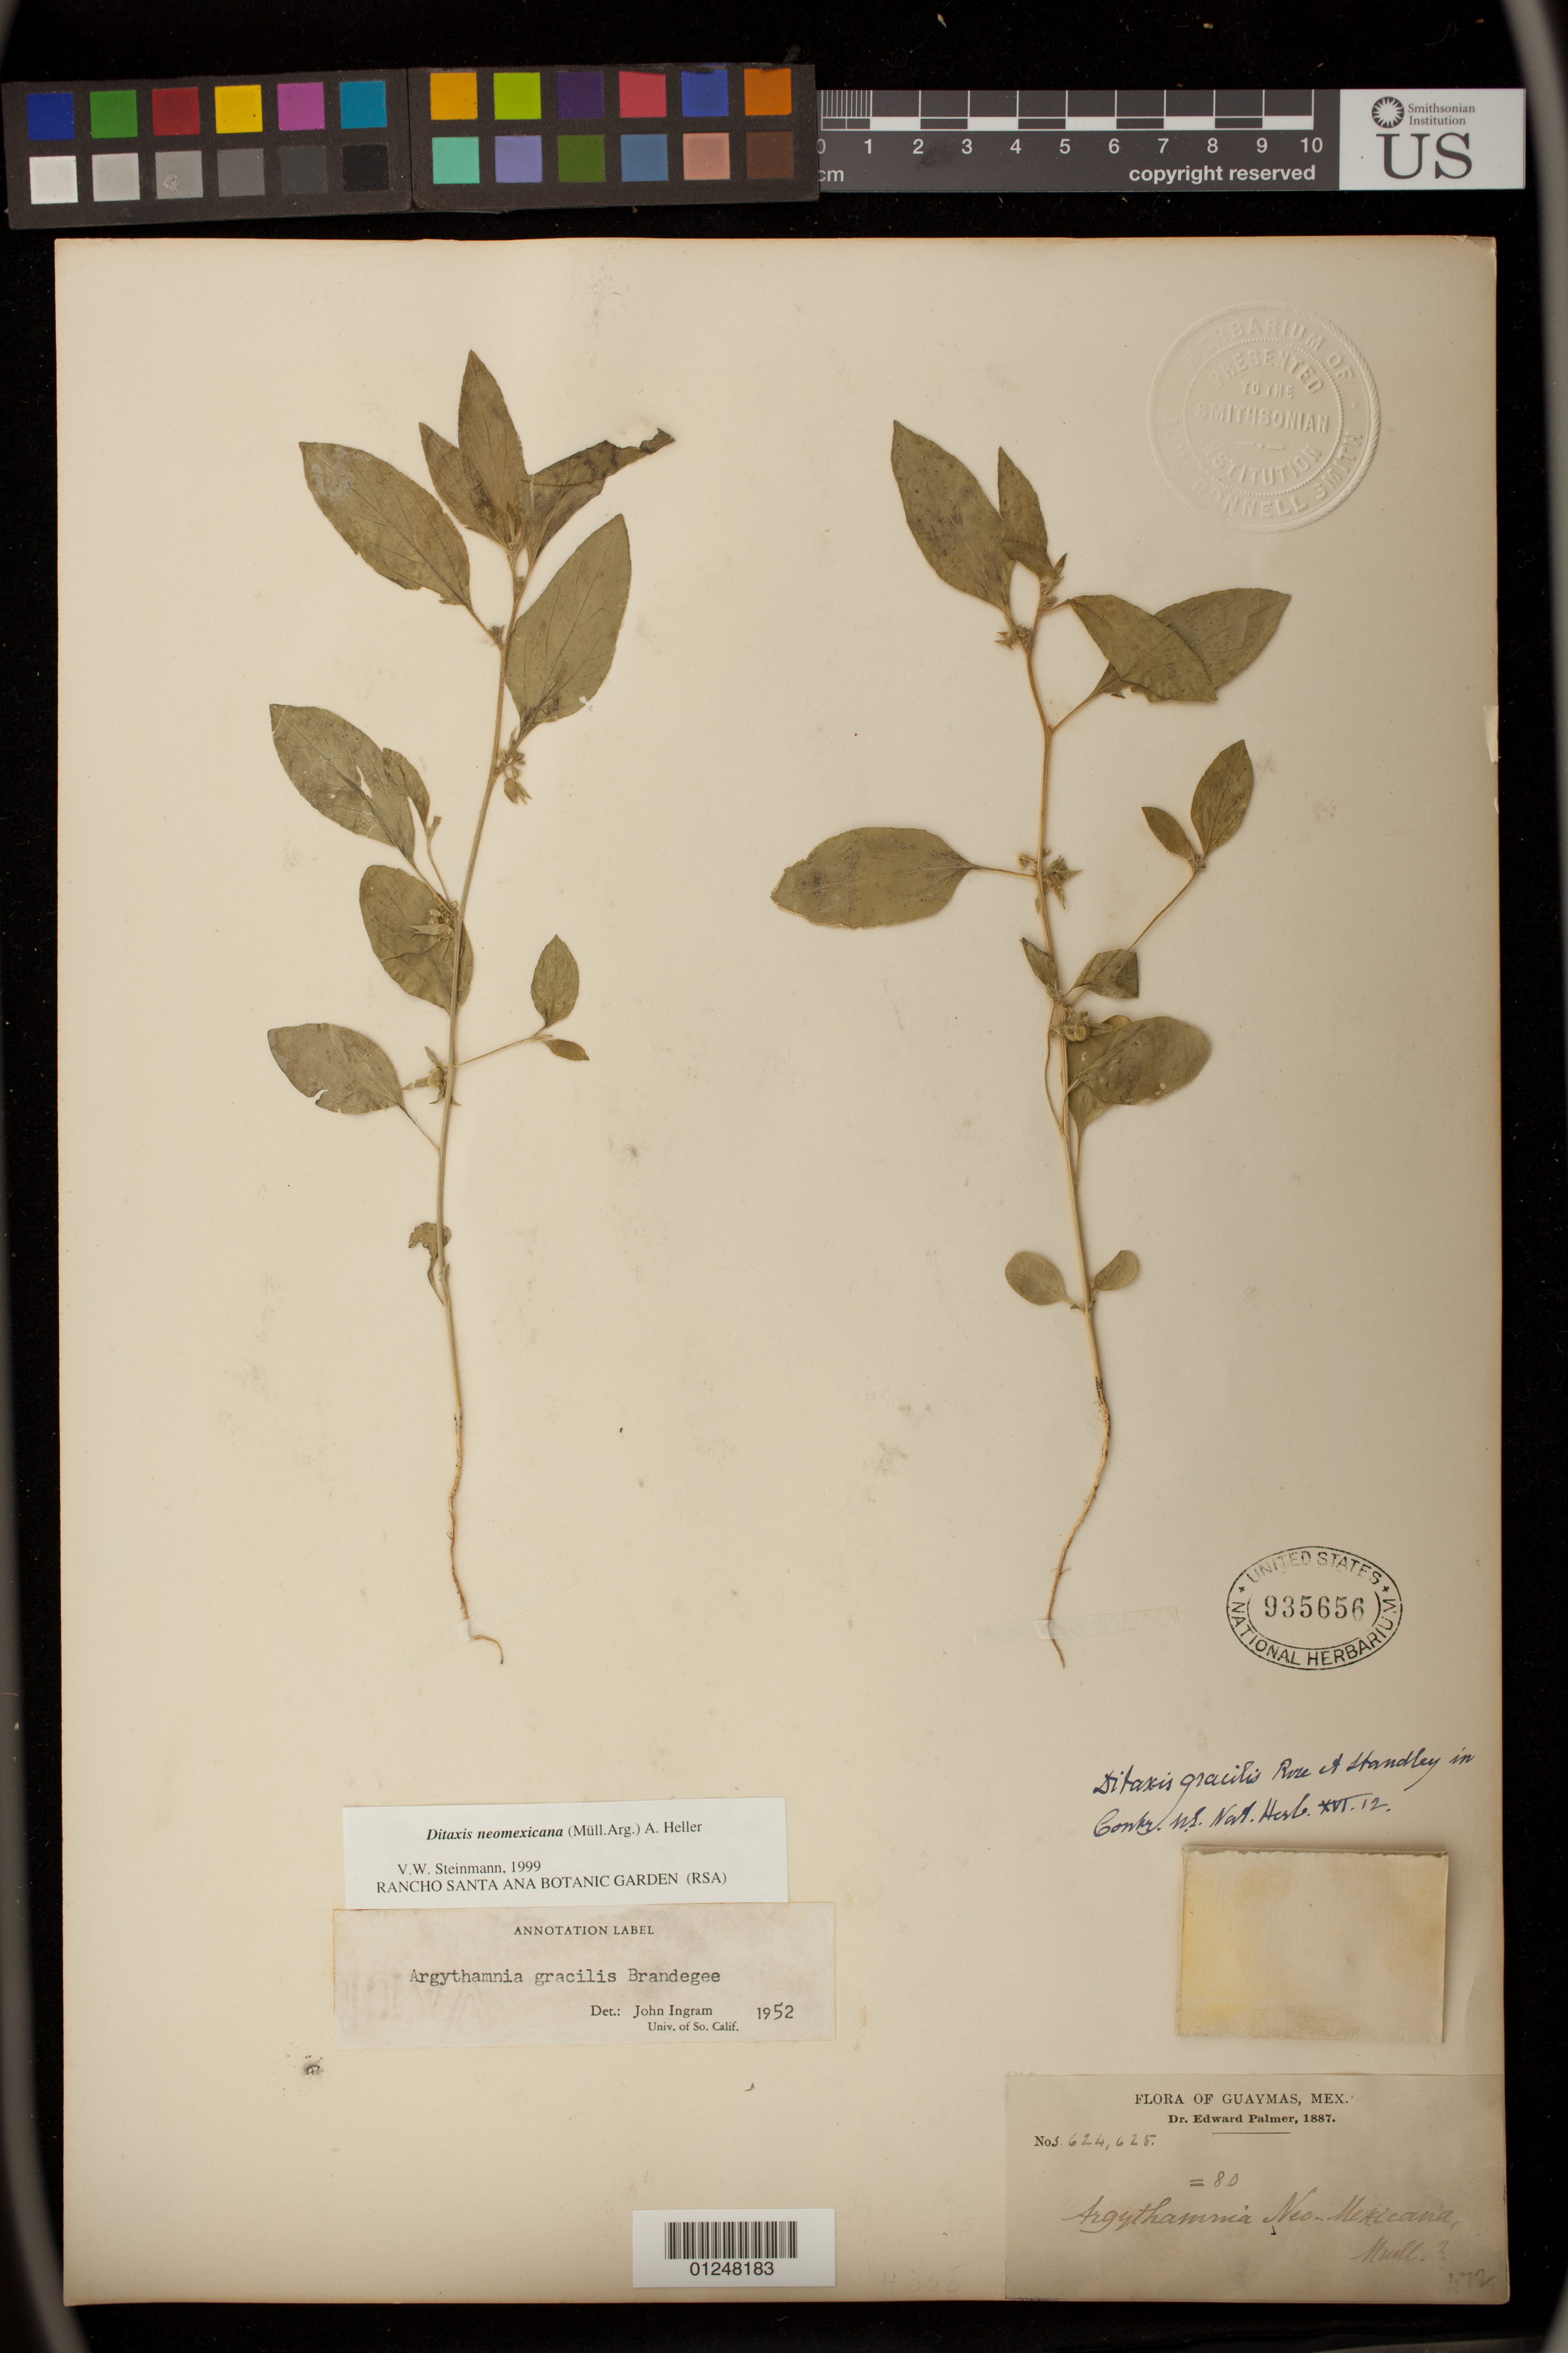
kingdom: Plantae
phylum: Tracheophyta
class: Magnoliopsida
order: Malpighiales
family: Euphorbiaceae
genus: Argythamnia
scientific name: Argythamnia serrata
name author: (Torr.) Müll. Arg.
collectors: E. Palmer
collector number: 624, 625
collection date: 1887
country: Mexico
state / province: Sonora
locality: Guaymas.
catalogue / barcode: US 935656